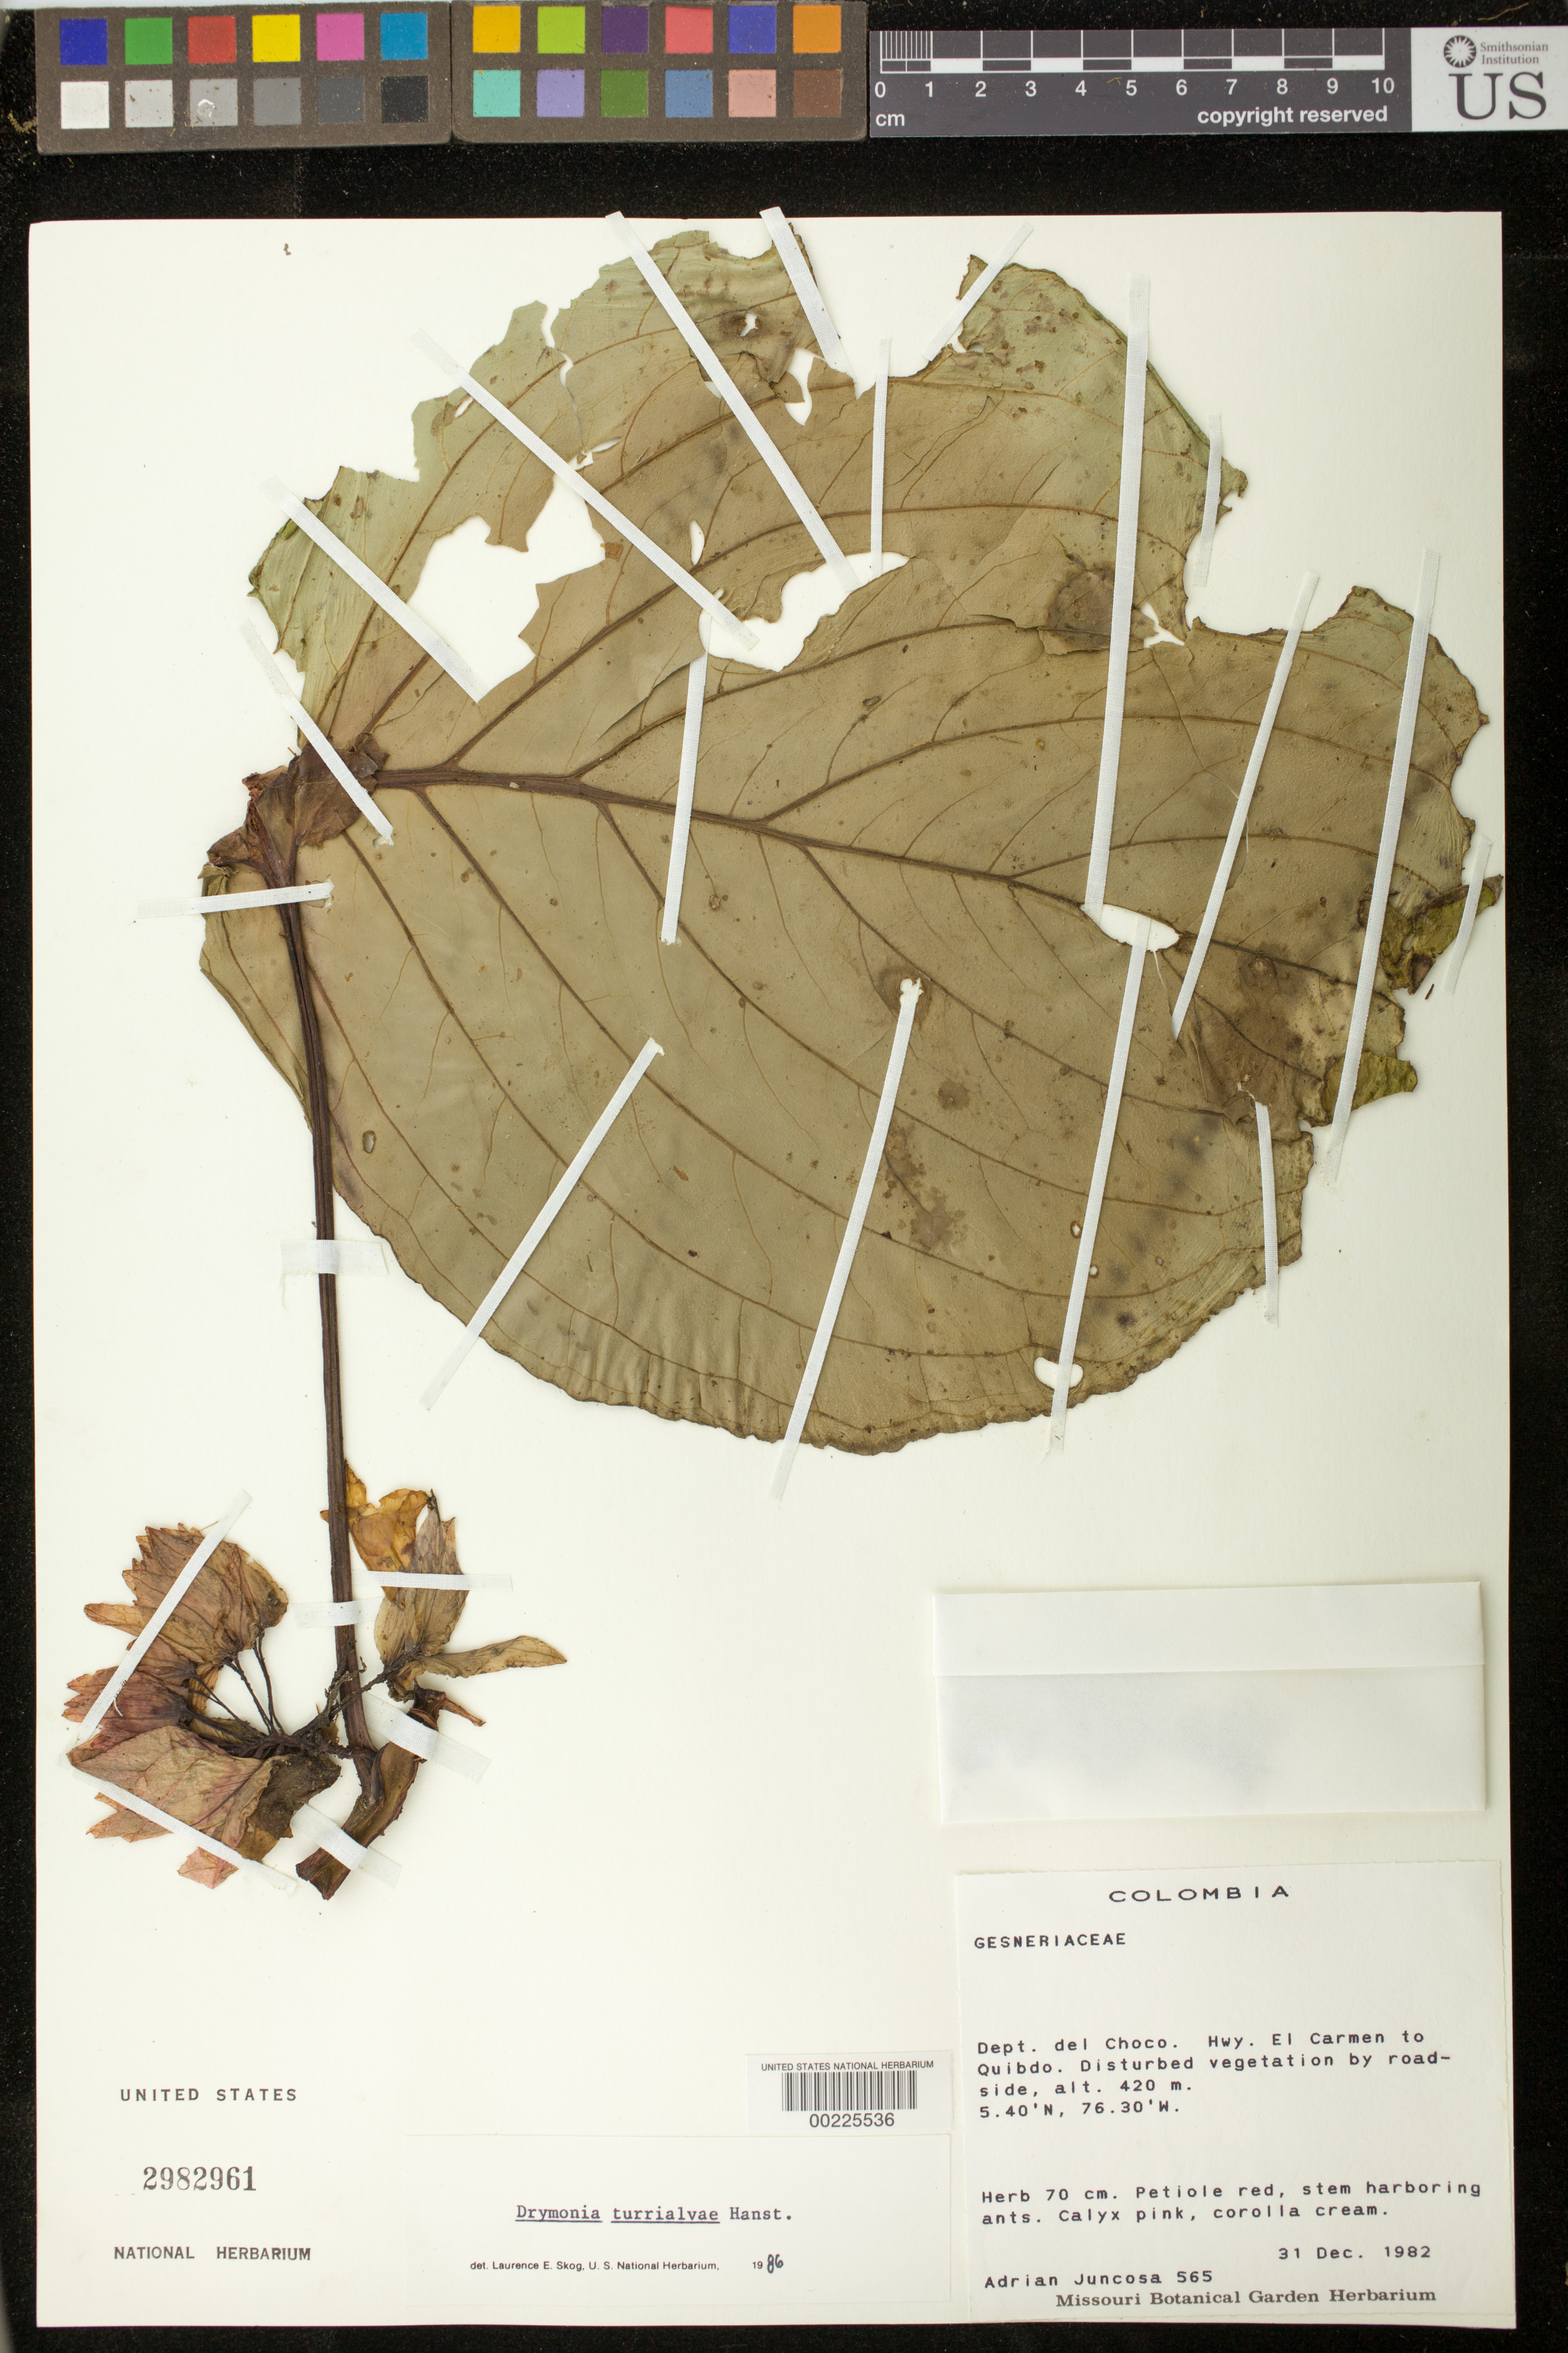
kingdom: Plantae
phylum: Tracheophyta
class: Magnoliopsida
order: Lamiales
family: Gesneriaceae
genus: Drymonia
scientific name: Drymonia turrialvae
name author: Hanst.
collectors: A. Juncosa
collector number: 565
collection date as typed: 31 Dec 1982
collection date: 1982-12-31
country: Colombia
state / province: Chocó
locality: Hwy El Carmen to Quibdo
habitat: Disturbed vegetation by roadside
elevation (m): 420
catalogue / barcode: US 2982961